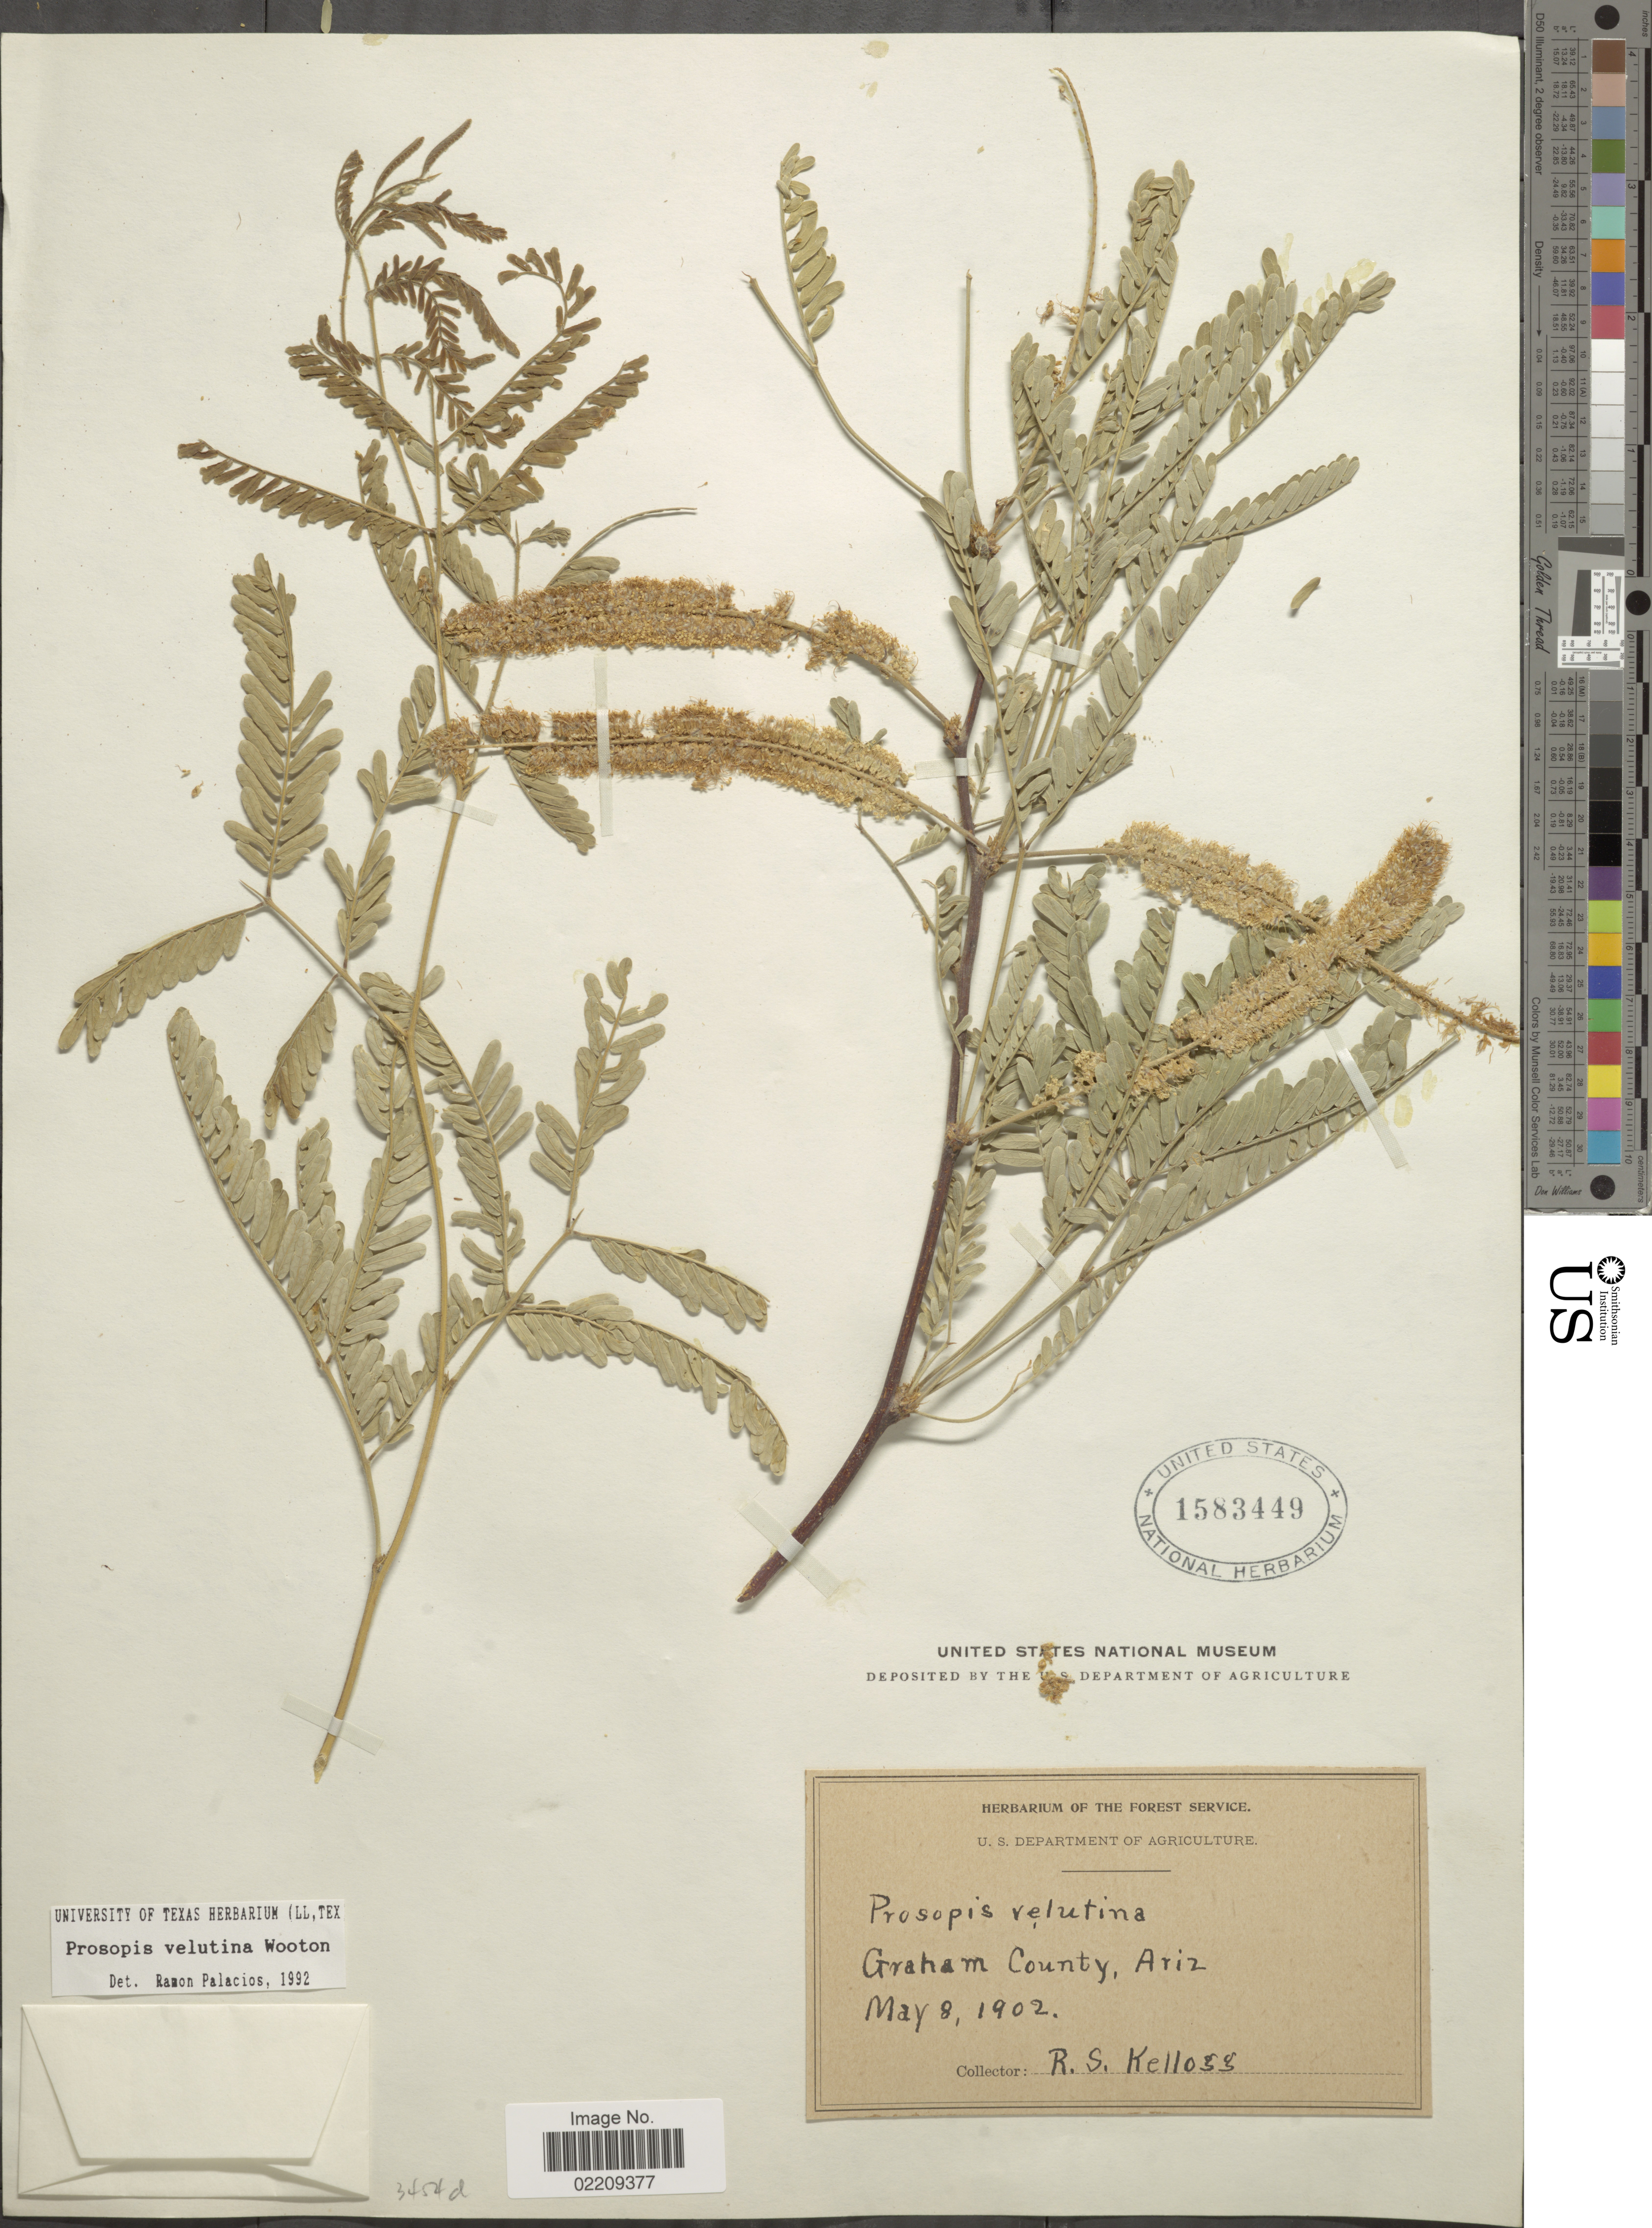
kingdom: Plantae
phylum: Tracheophyta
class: Magnoliopsida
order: Fabales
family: Fabaceae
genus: Neltuma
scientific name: Neltuma velutina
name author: (Wooton) Britton & Rose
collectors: R. Kellogg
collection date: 1902-05-08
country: United States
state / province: Arizona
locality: Graham County.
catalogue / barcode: US 1583449